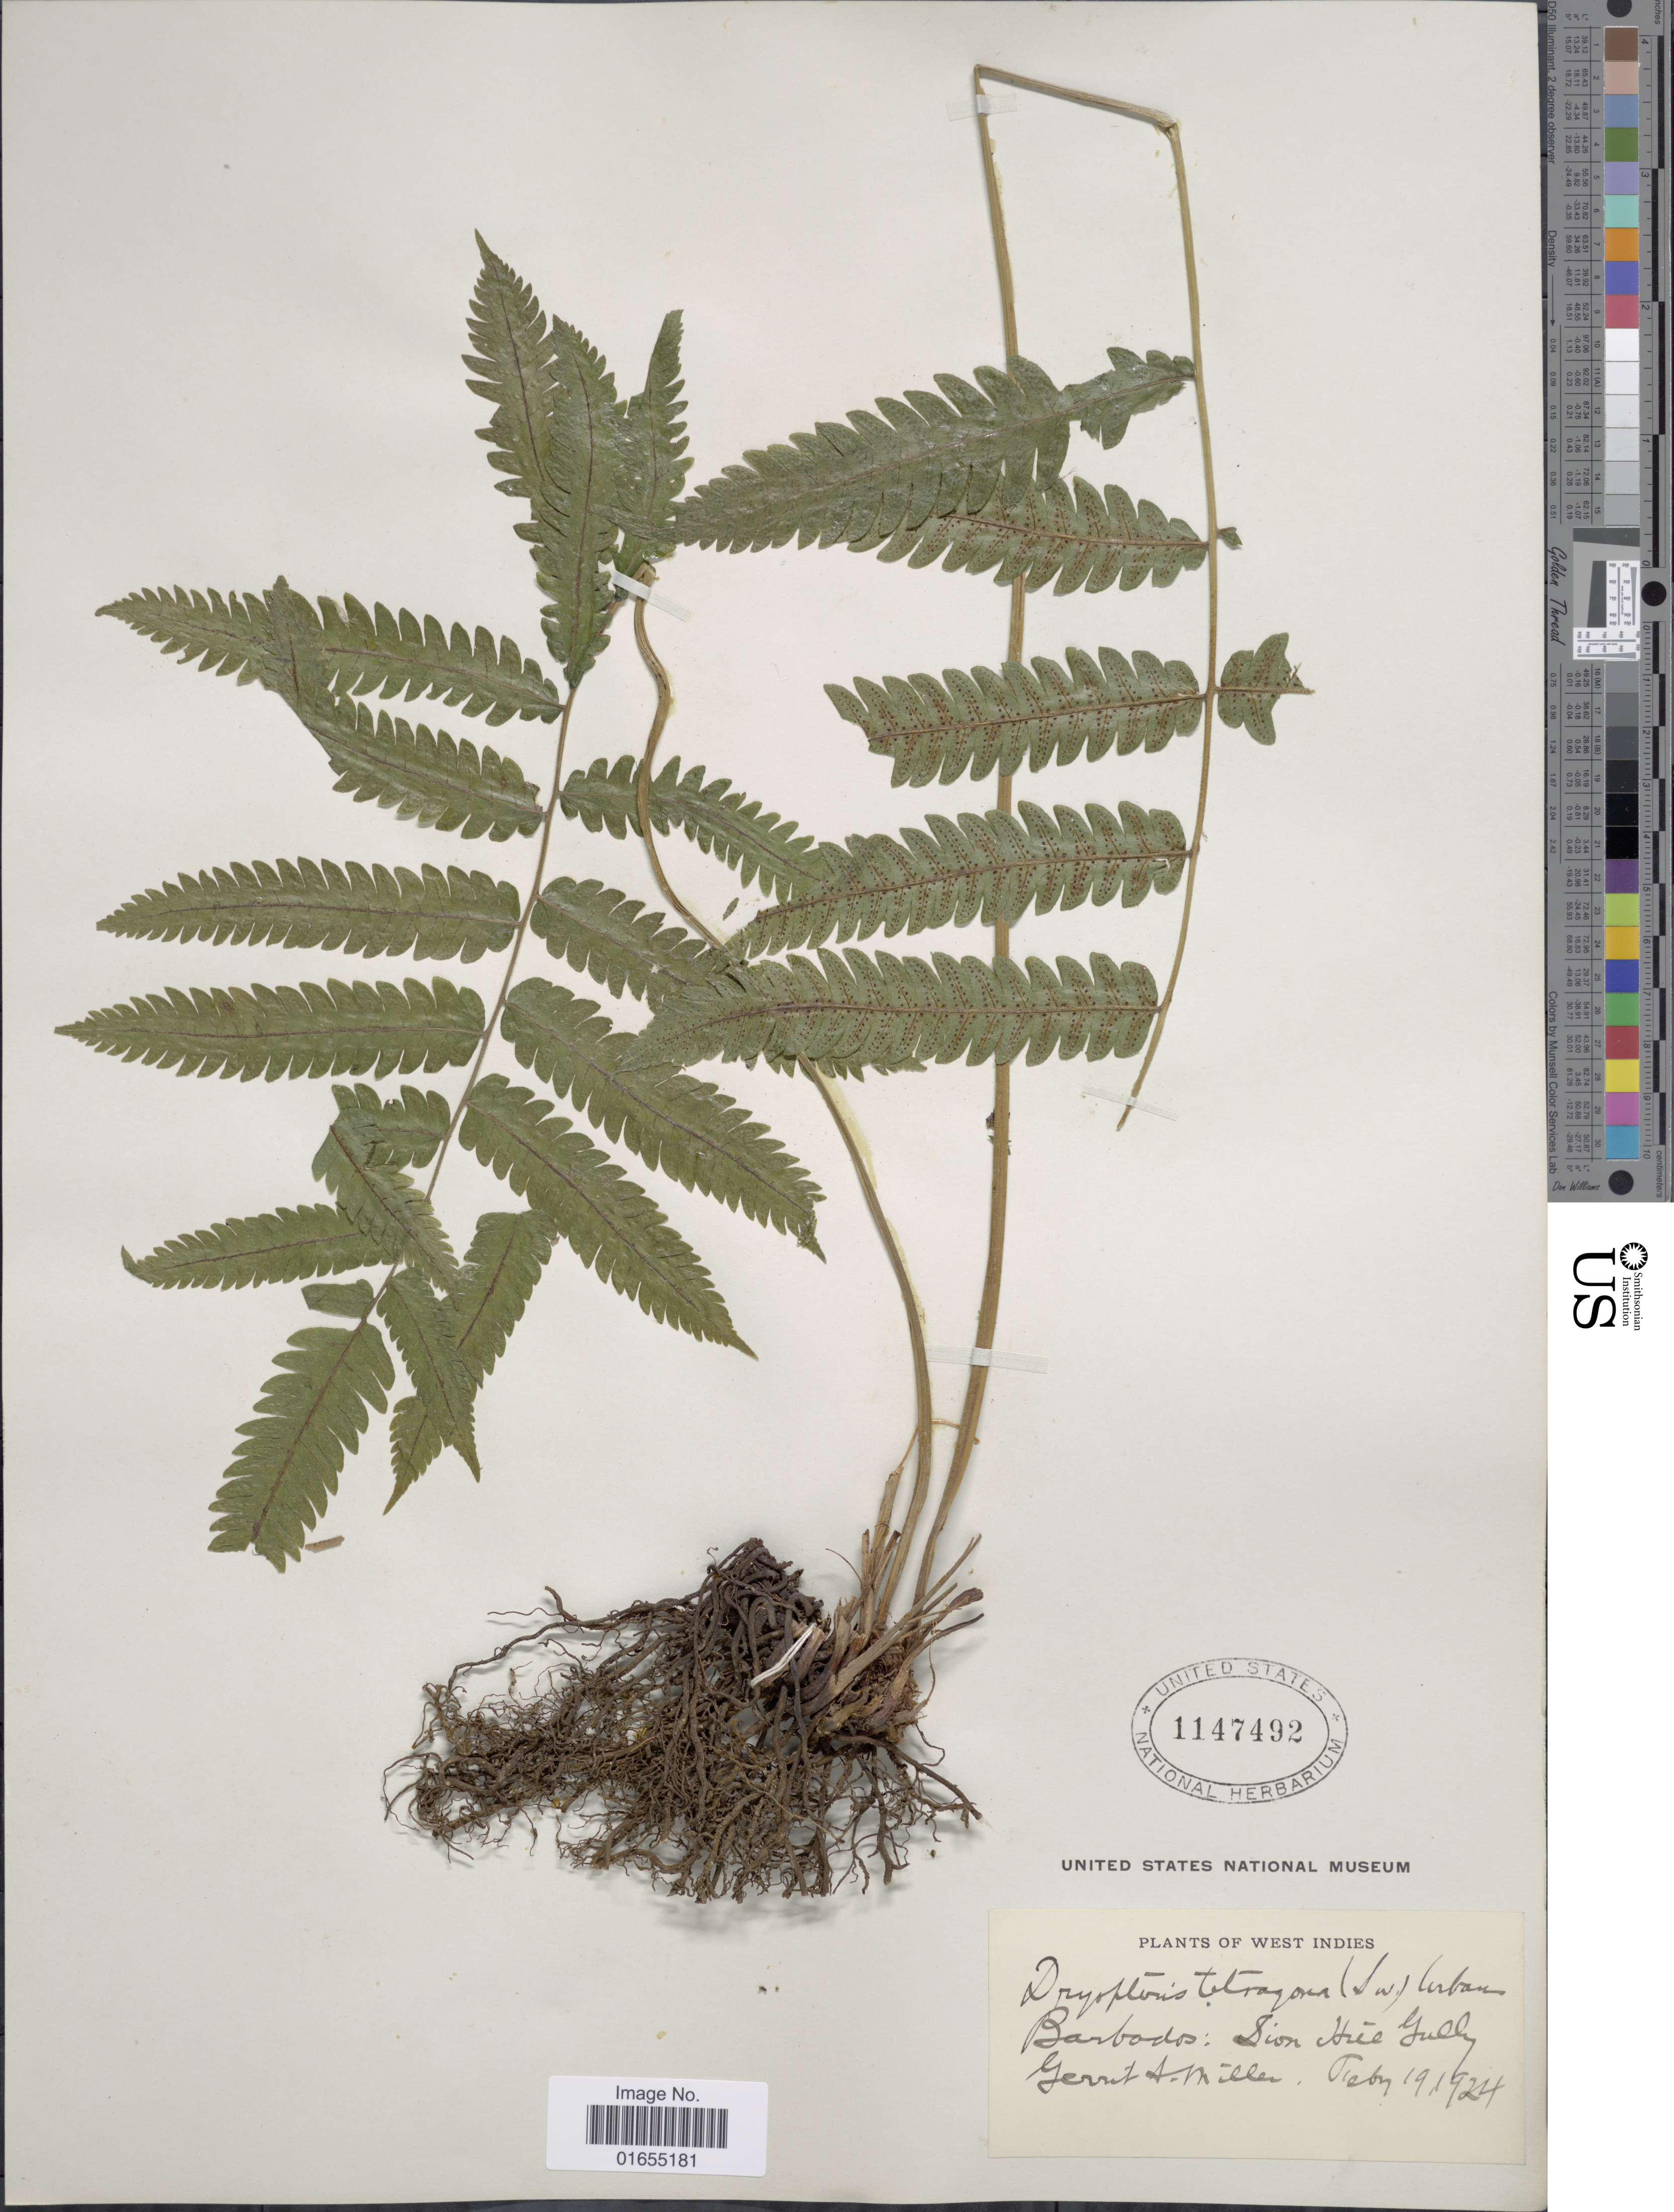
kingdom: Plantae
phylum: Tracheophyta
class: Polypodiopsida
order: Polypodiales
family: Thelypteridaceae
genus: Goniopteris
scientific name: Goniopteris subtetragona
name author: (Link) Vareschi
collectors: A. G. Miller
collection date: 1924-02-19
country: Barbados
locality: Sion Hill Gully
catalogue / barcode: US 1147492